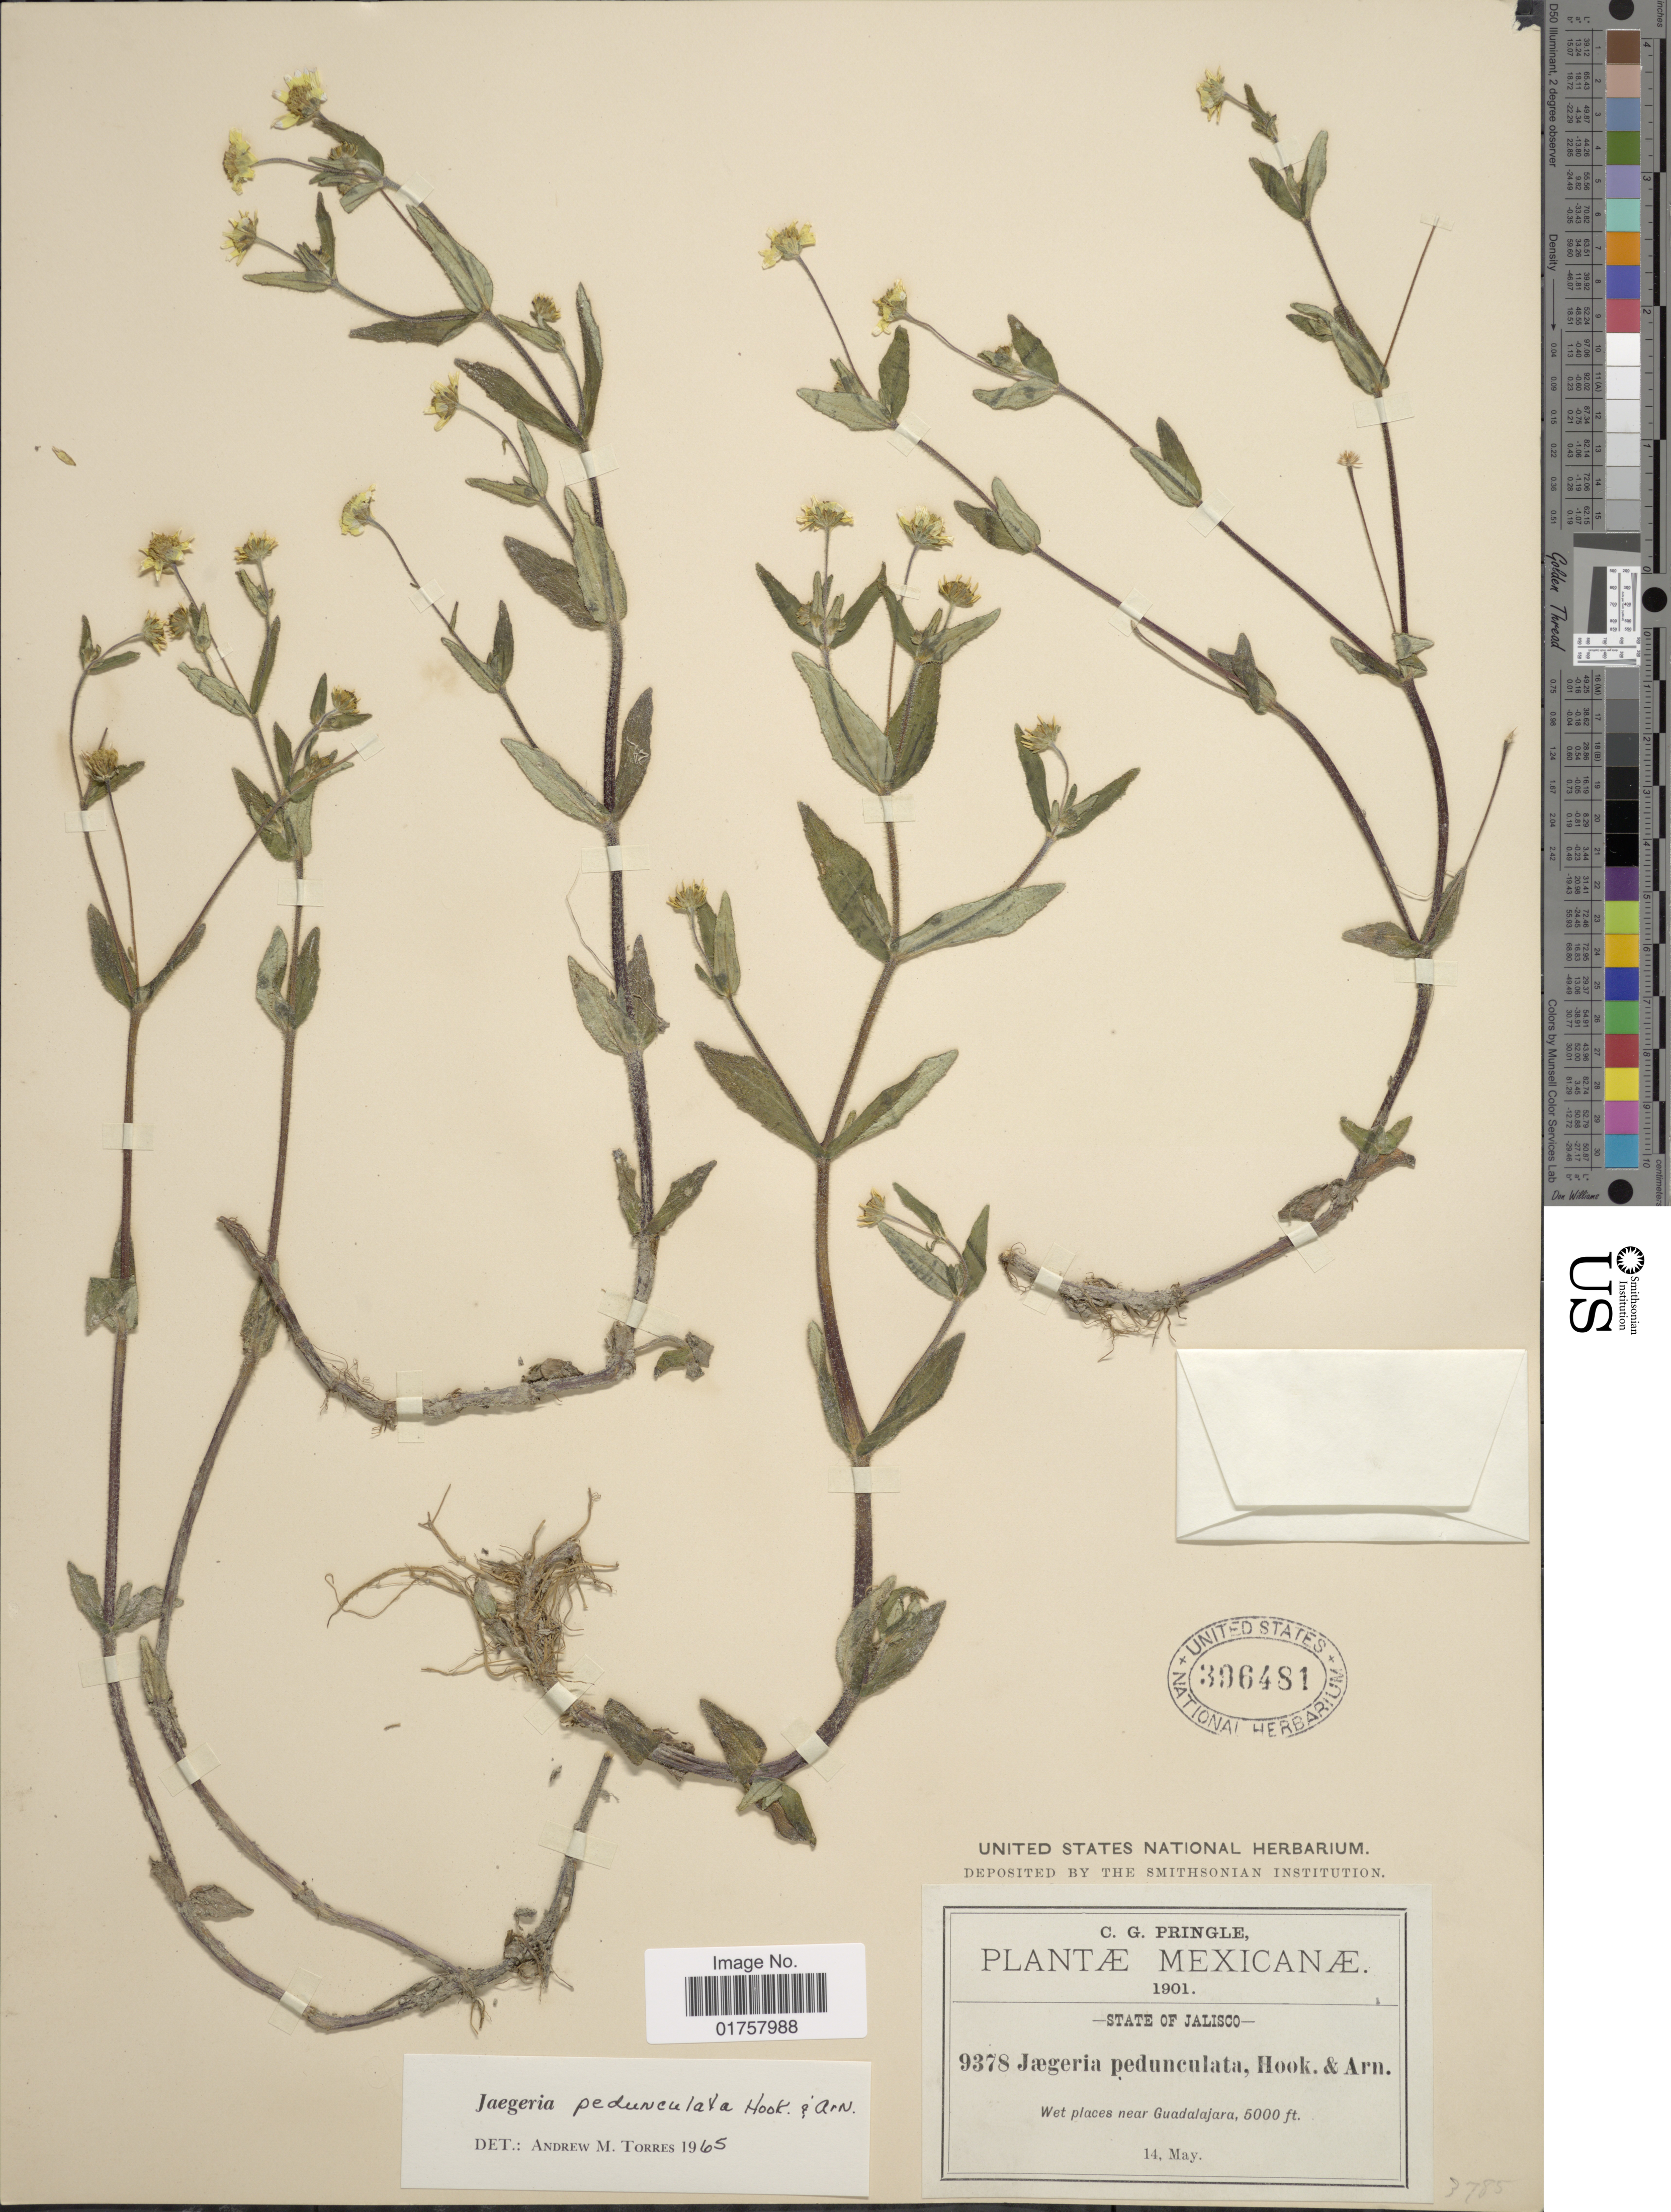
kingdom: Plantae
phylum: Tracheophyta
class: Magnoliopsida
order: Asterales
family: Asteraceae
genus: Jaegeria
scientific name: Jaegeria pendunculata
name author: Hook. & Arn.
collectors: C. G. Pringle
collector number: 9378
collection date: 1901-05-14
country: Mexico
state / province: Jalisco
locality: Wet places near Guadalajara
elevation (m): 1524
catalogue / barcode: US 396481